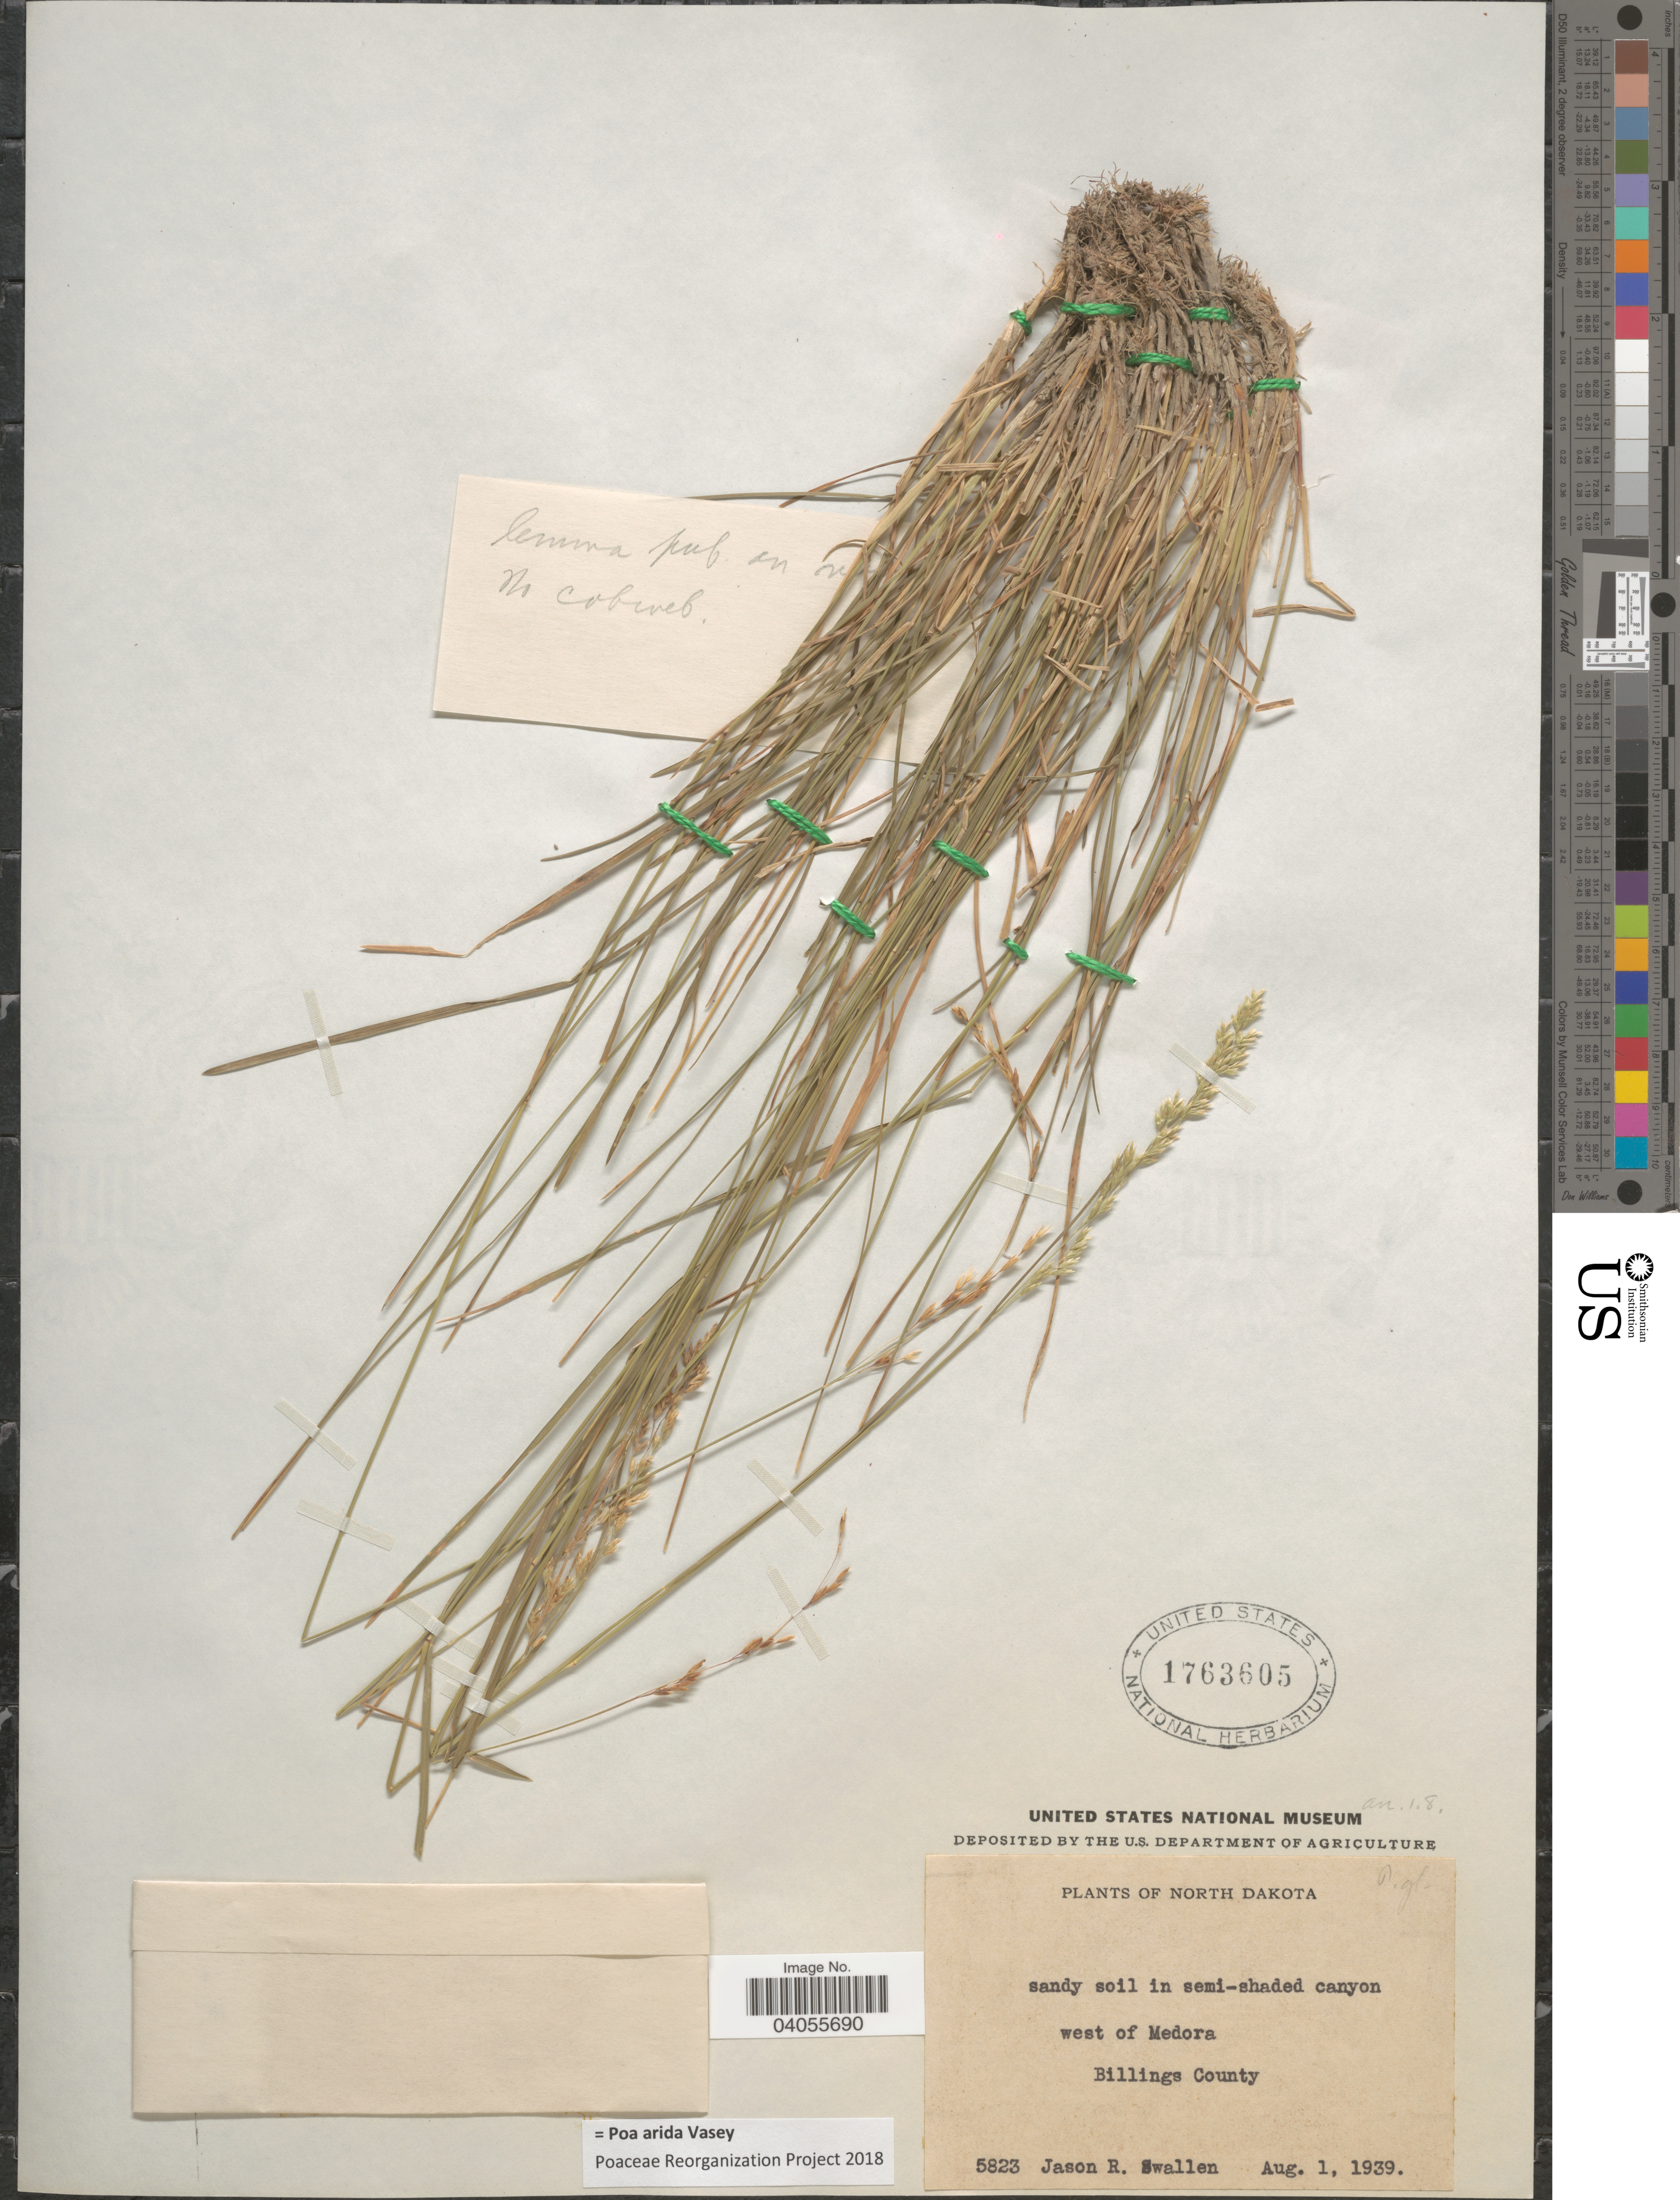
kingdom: Plantae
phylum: Tracheophyta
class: Liliopsida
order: Poales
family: Poaceae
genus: Poa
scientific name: Poa arida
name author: Vasey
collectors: J. R. Swallen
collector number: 5823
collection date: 1939-08-01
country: United States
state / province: North Dakota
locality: Sandy soil in semi-shaded canyon, west of Medora. Billings County.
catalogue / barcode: US 1763605